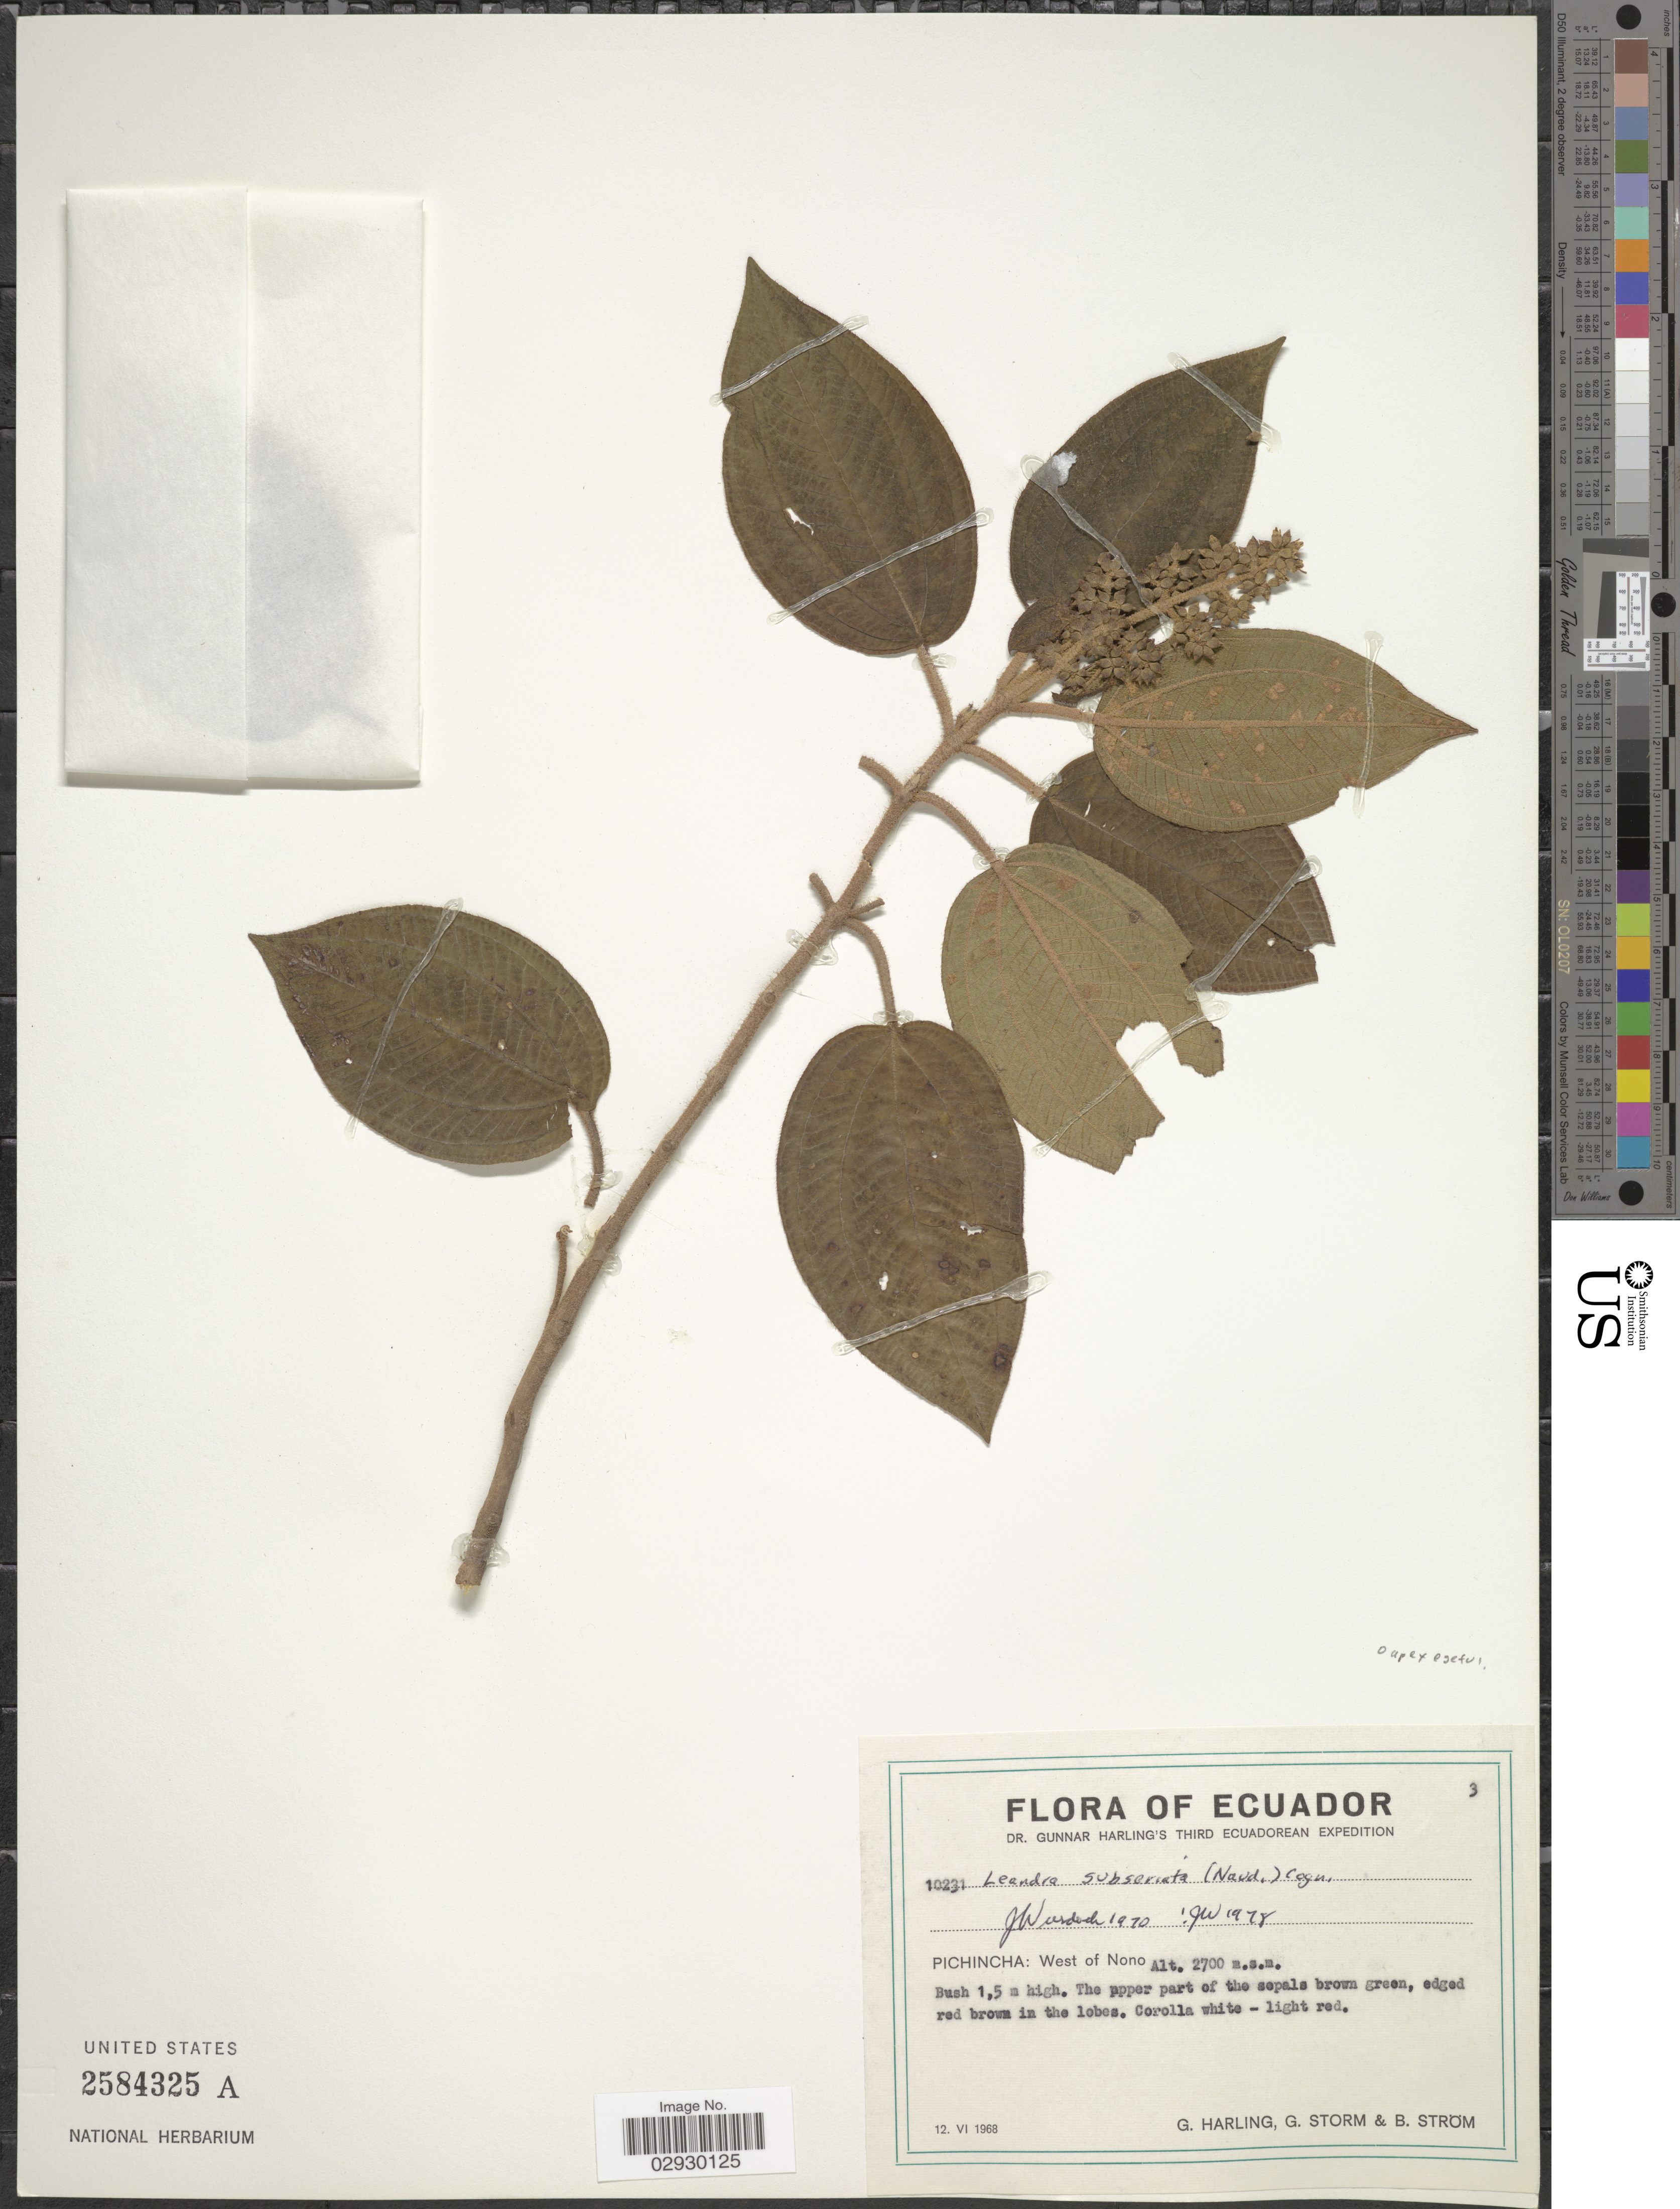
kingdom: Plantae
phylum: Tracheophyta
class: Magnoliopsida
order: Myrtales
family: Melastomataceae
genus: Leandra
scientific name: Leandra subseriata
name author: (Naudin) Cogn.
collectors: G. Harling, G. Storm & B. Strom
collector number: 10231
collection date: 1968-06-12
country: Ecuador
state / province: Pichincha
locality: West of Nono.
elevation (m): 2700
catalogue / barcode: US 2584325A